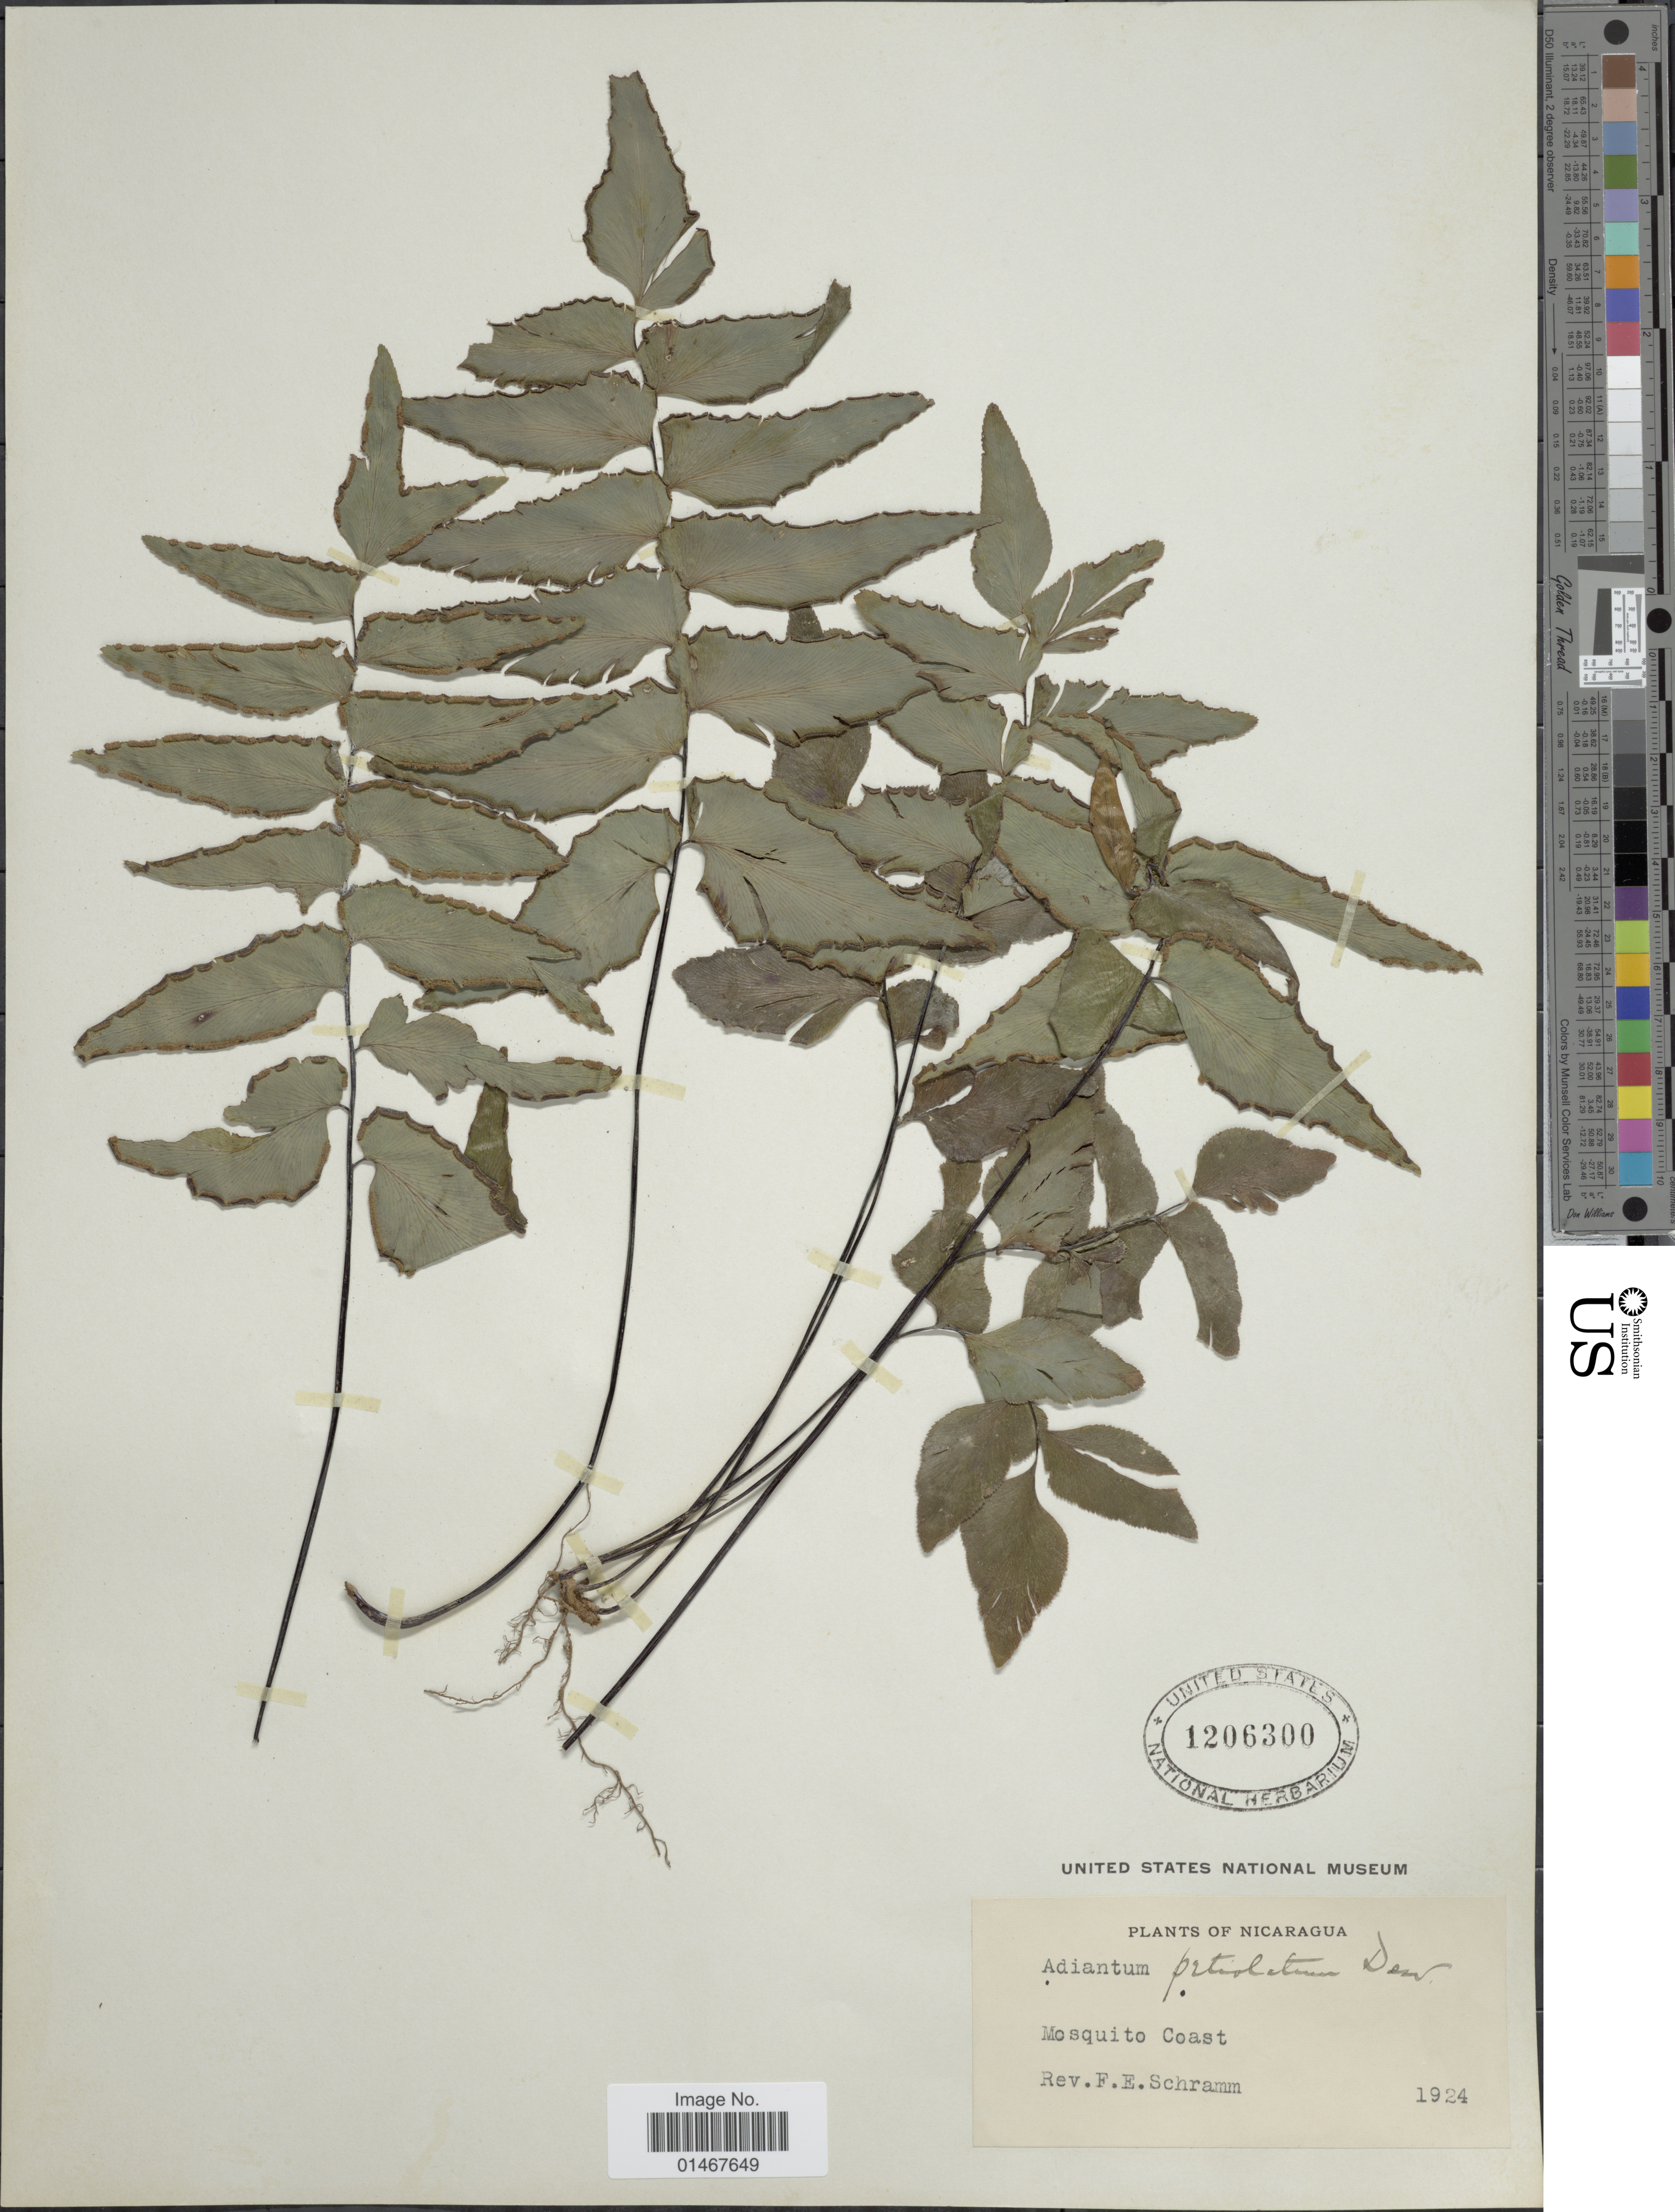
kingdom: Plantae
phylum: Tracheophyta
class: Polypodiopsida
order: Polypodiales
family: Pteridaceae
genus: Adiantum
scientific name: Adiantum petiolatum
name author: Desv.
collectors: F. E. Schramm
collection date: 1924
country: Nicaragua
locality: Mosquito Coast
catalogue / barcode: US 1206300